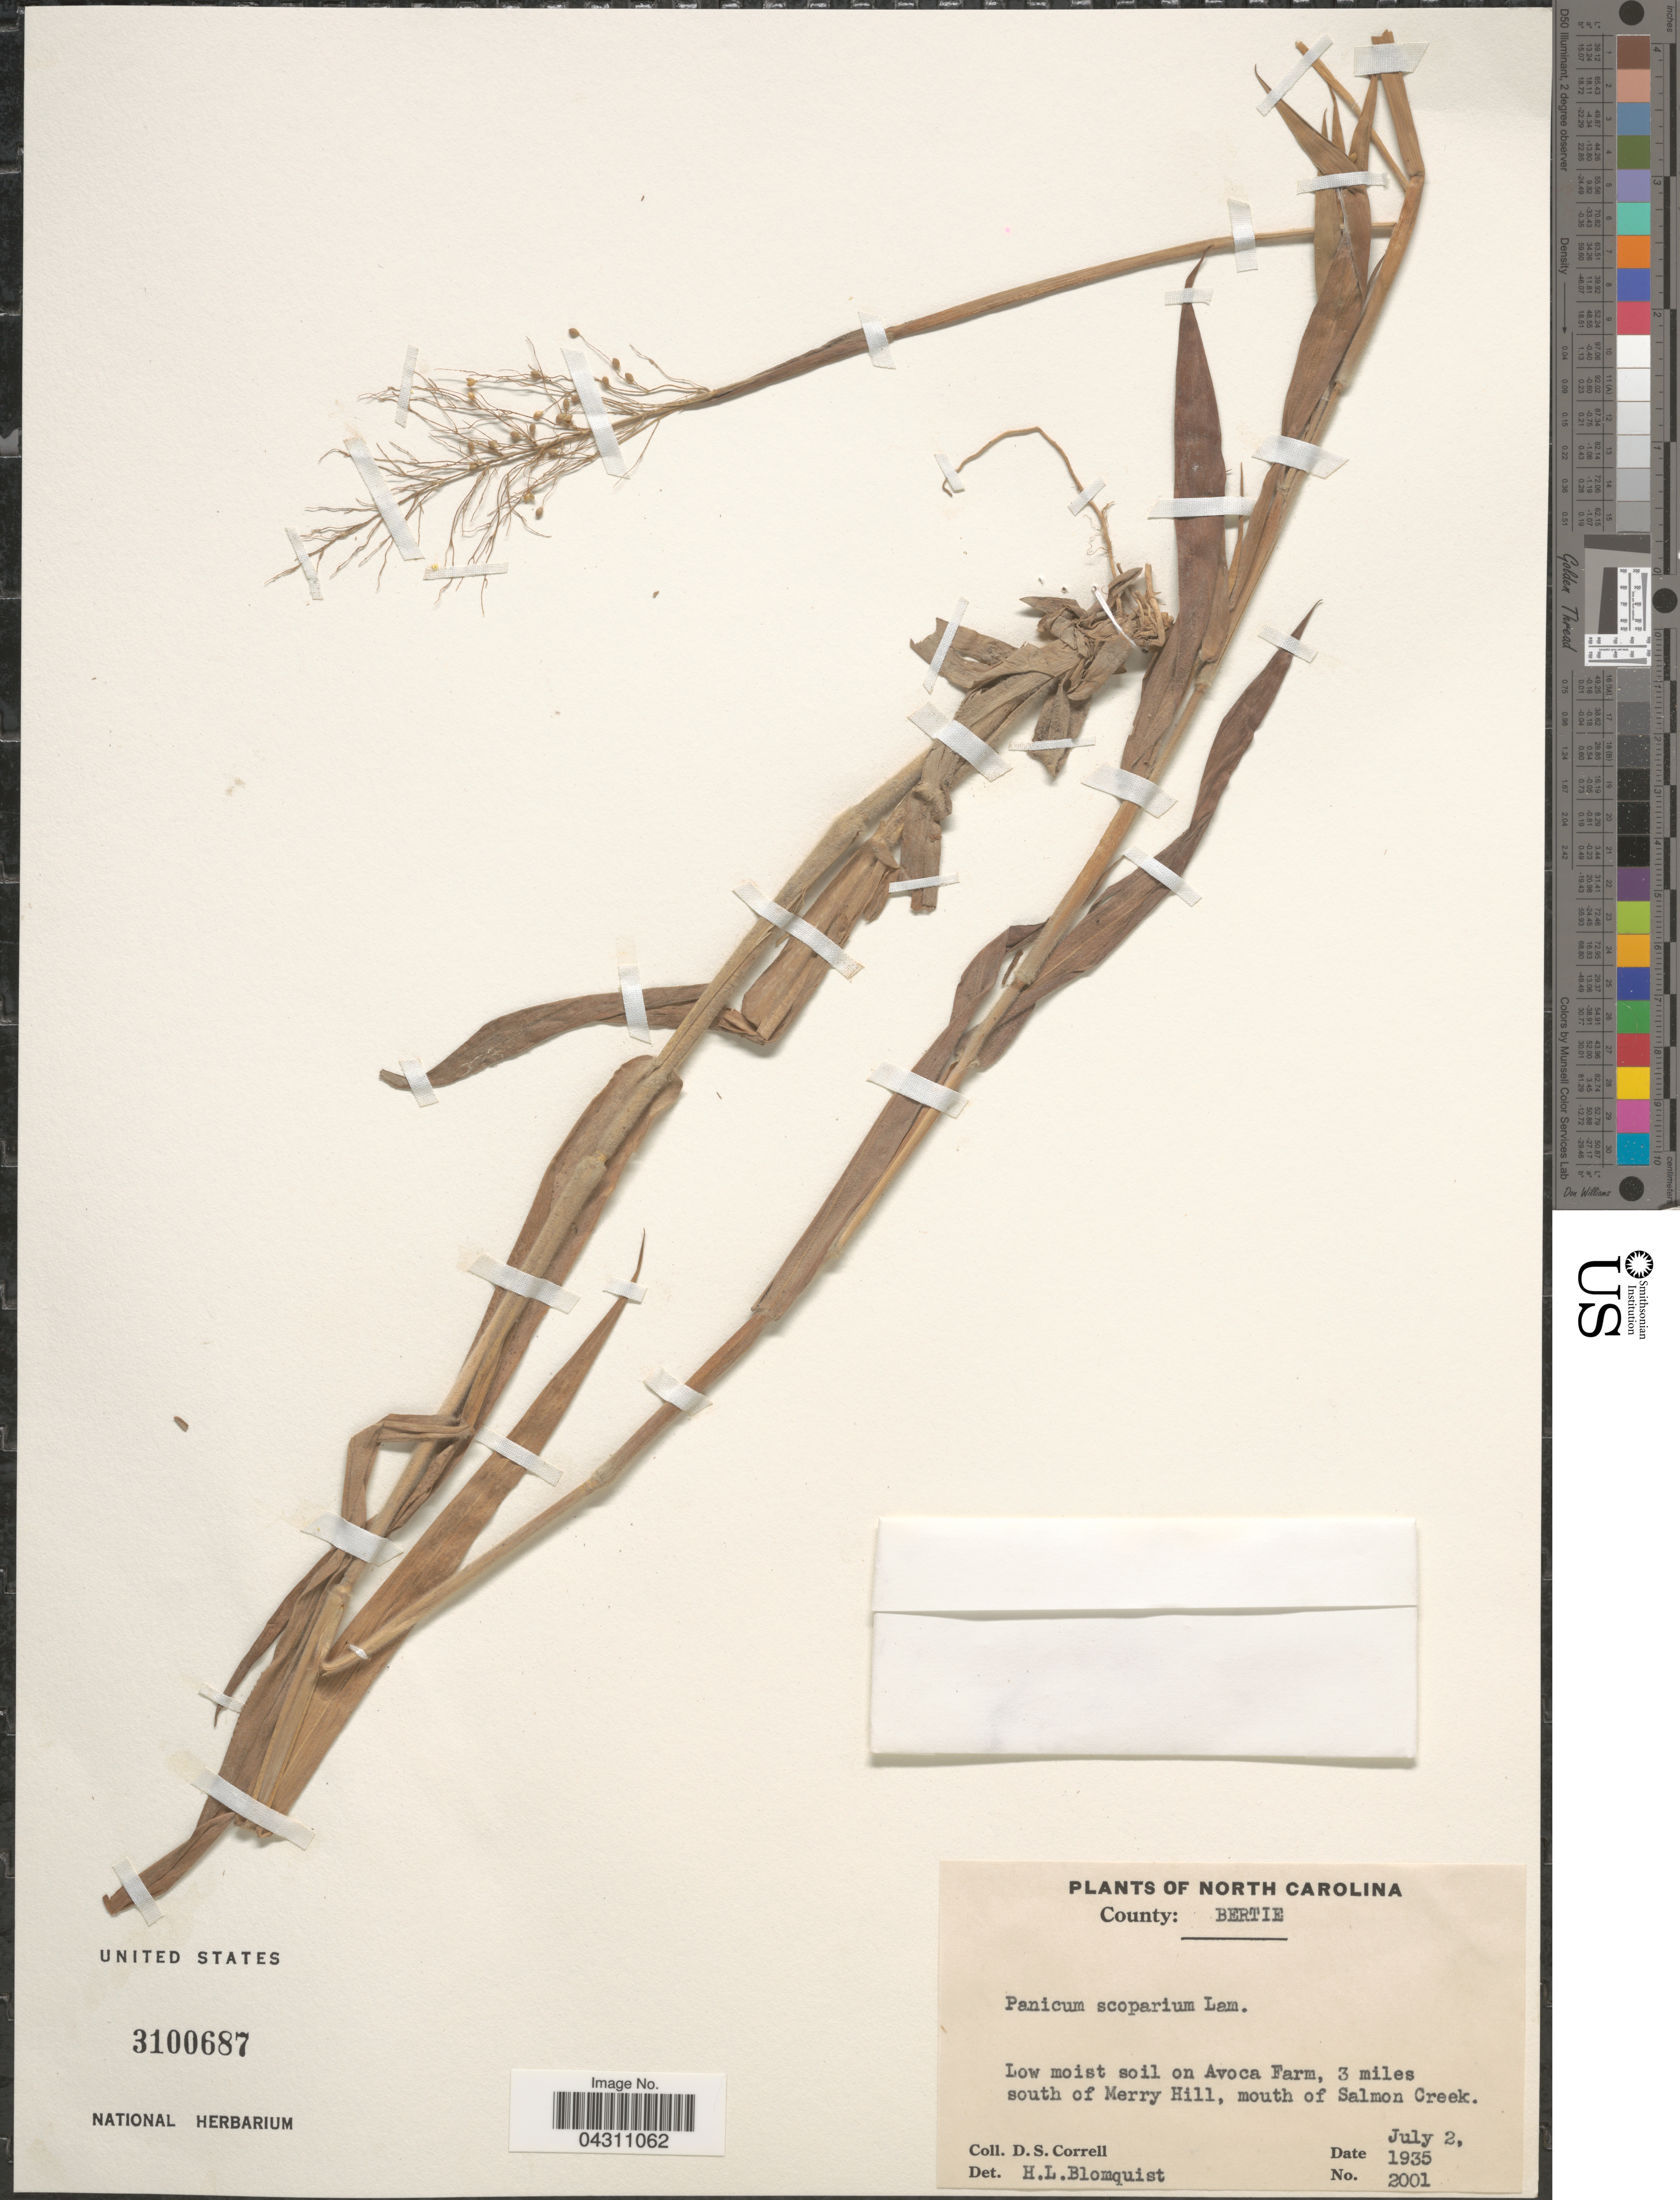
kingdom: Plantae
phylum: Tracheophyta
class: Liliopsida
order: Poales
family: Poaceae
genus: Dichanthelium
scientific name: Dichanthelium scoparium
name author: (Lam.) Gould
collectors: D. S. Correll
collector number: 2001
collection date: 1935-07-02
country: United States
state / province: North Carolina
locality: County: Bertie. Low moist soil on Avoca Farm, 3 miles south of Merry Hill, mouth of Salmon Creek.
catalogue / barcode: US 3100687